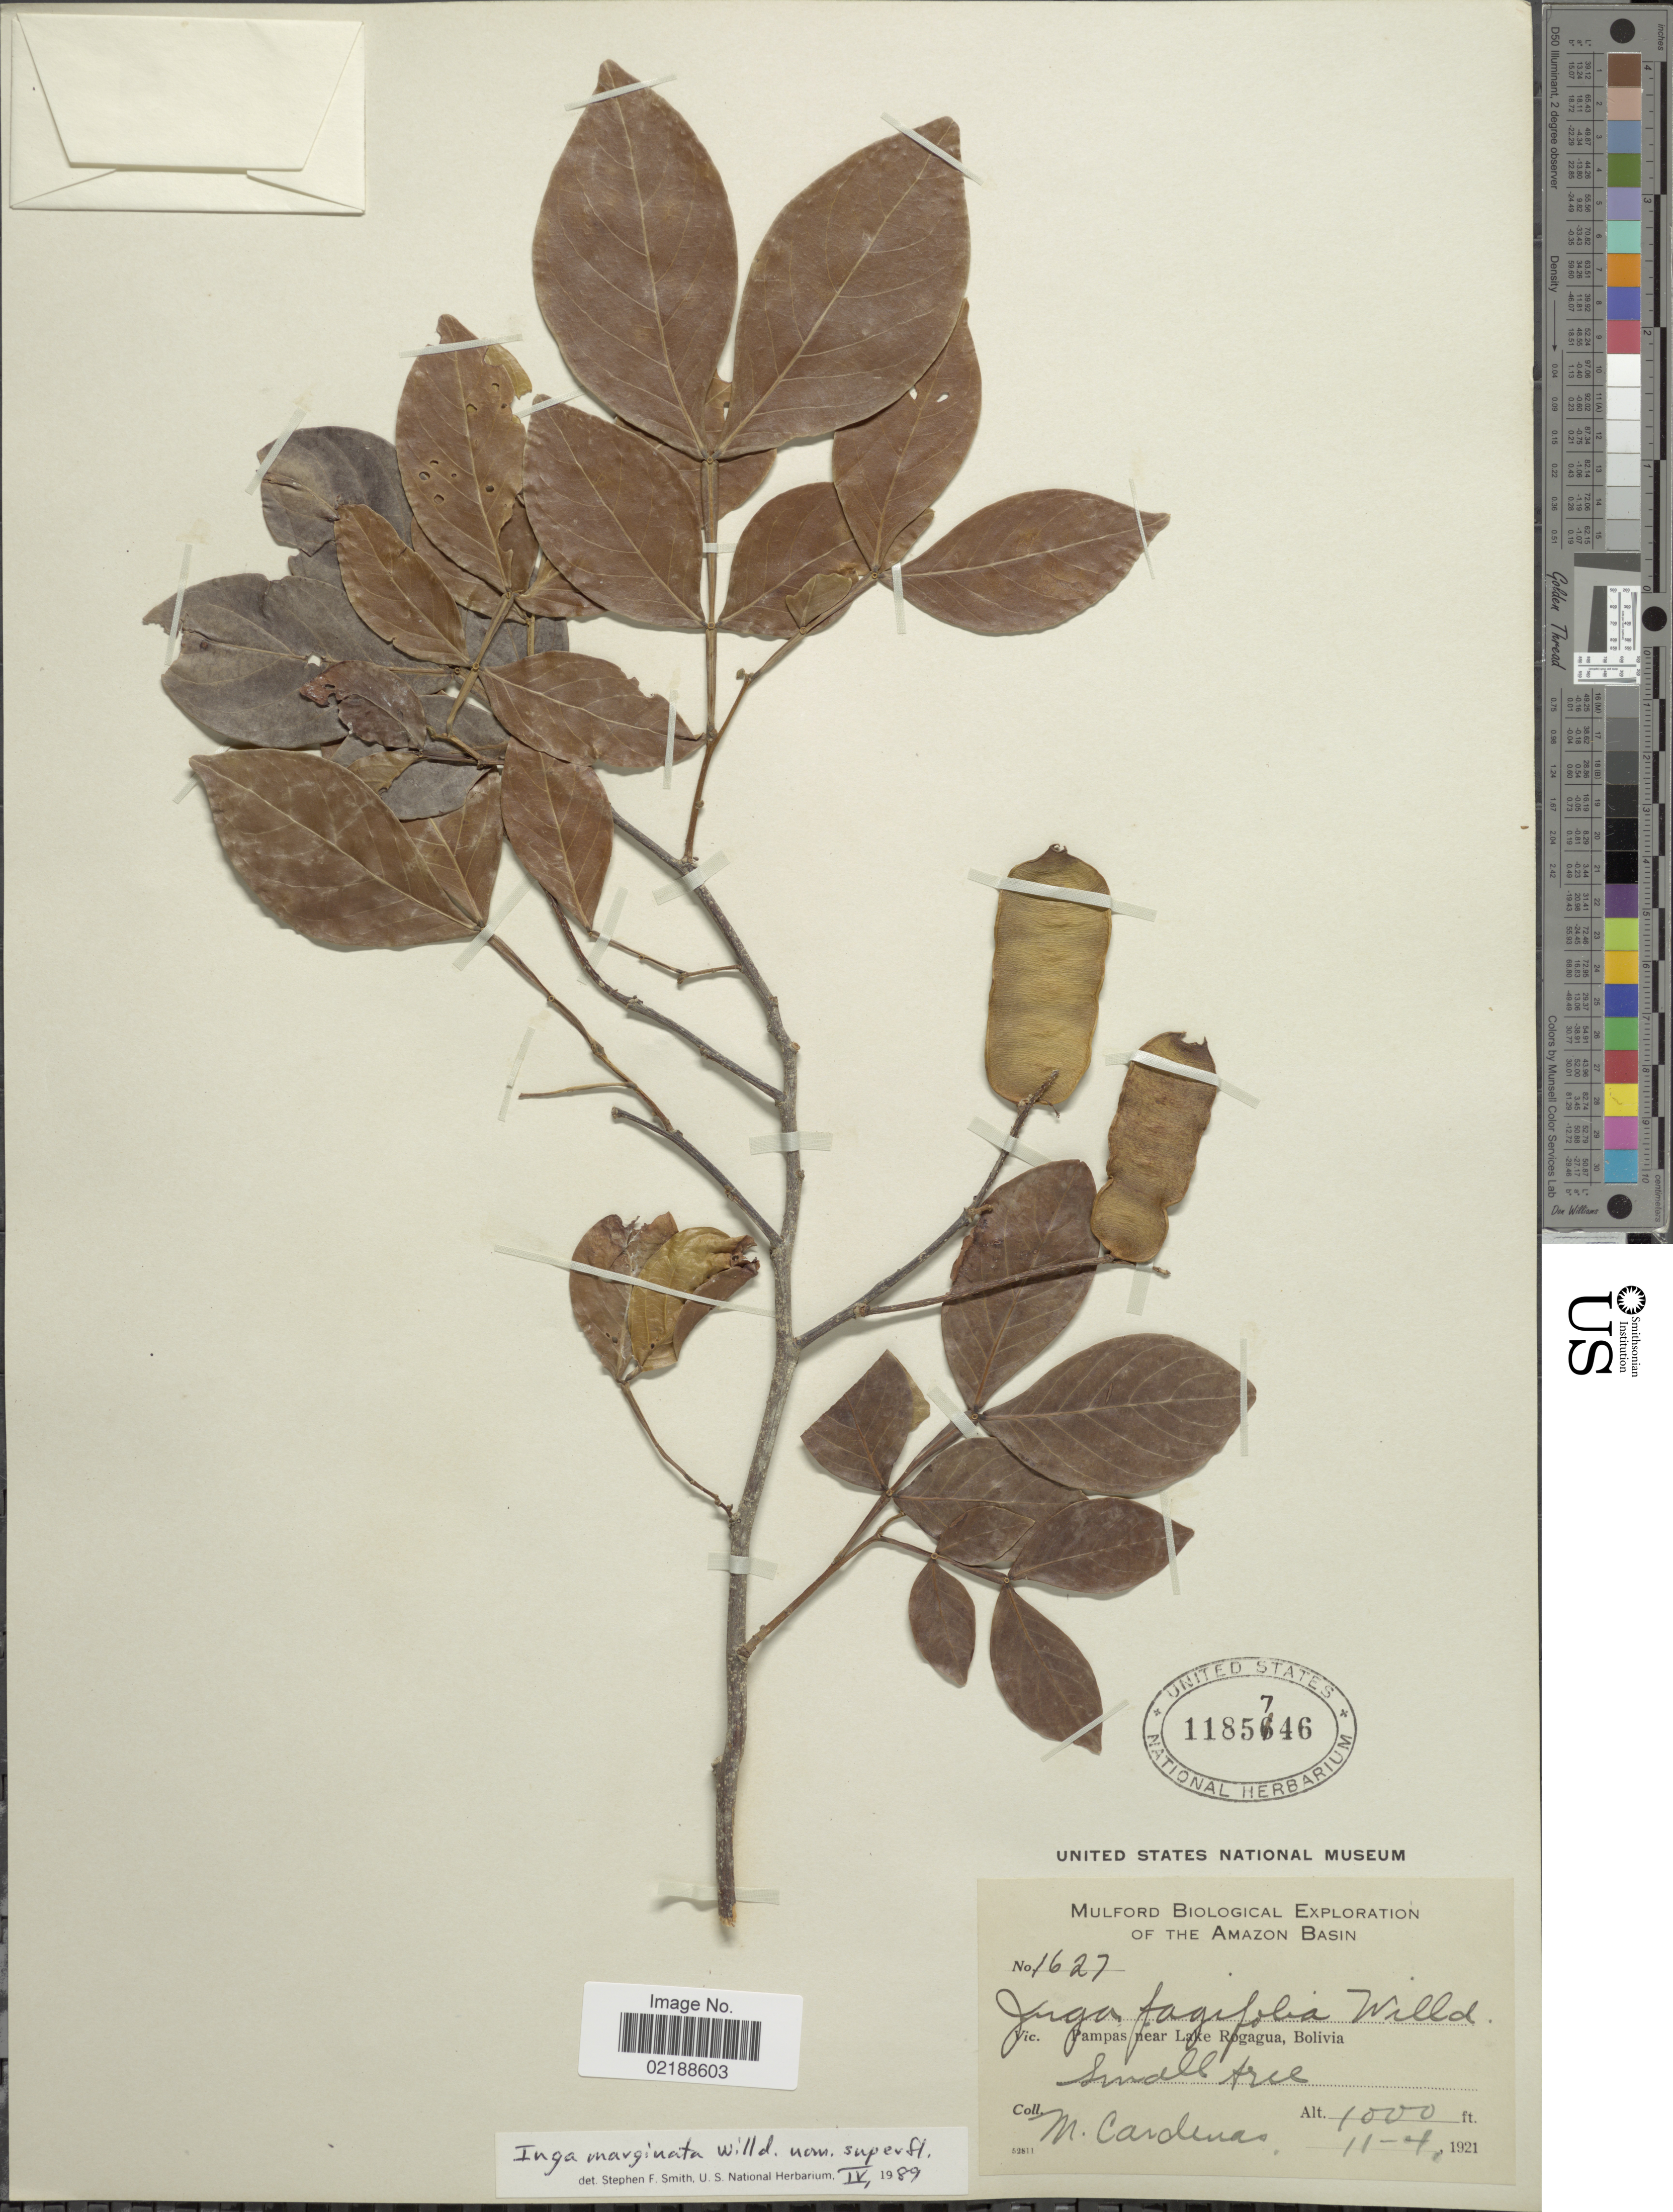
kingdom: Plantae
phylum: Tracheophyta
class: Magnoliopsida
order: Fabales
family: Fabaceae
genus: Inga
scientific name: Inga marginata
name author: Willd.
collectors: M. Cárdenas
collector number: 1627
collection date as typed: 11-4-1921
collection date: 1921-11-04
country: Bolivia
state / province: Beni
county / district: José Ballivián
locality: Pampas near Lake Rogagua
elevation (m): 305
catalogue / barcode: US 1185746